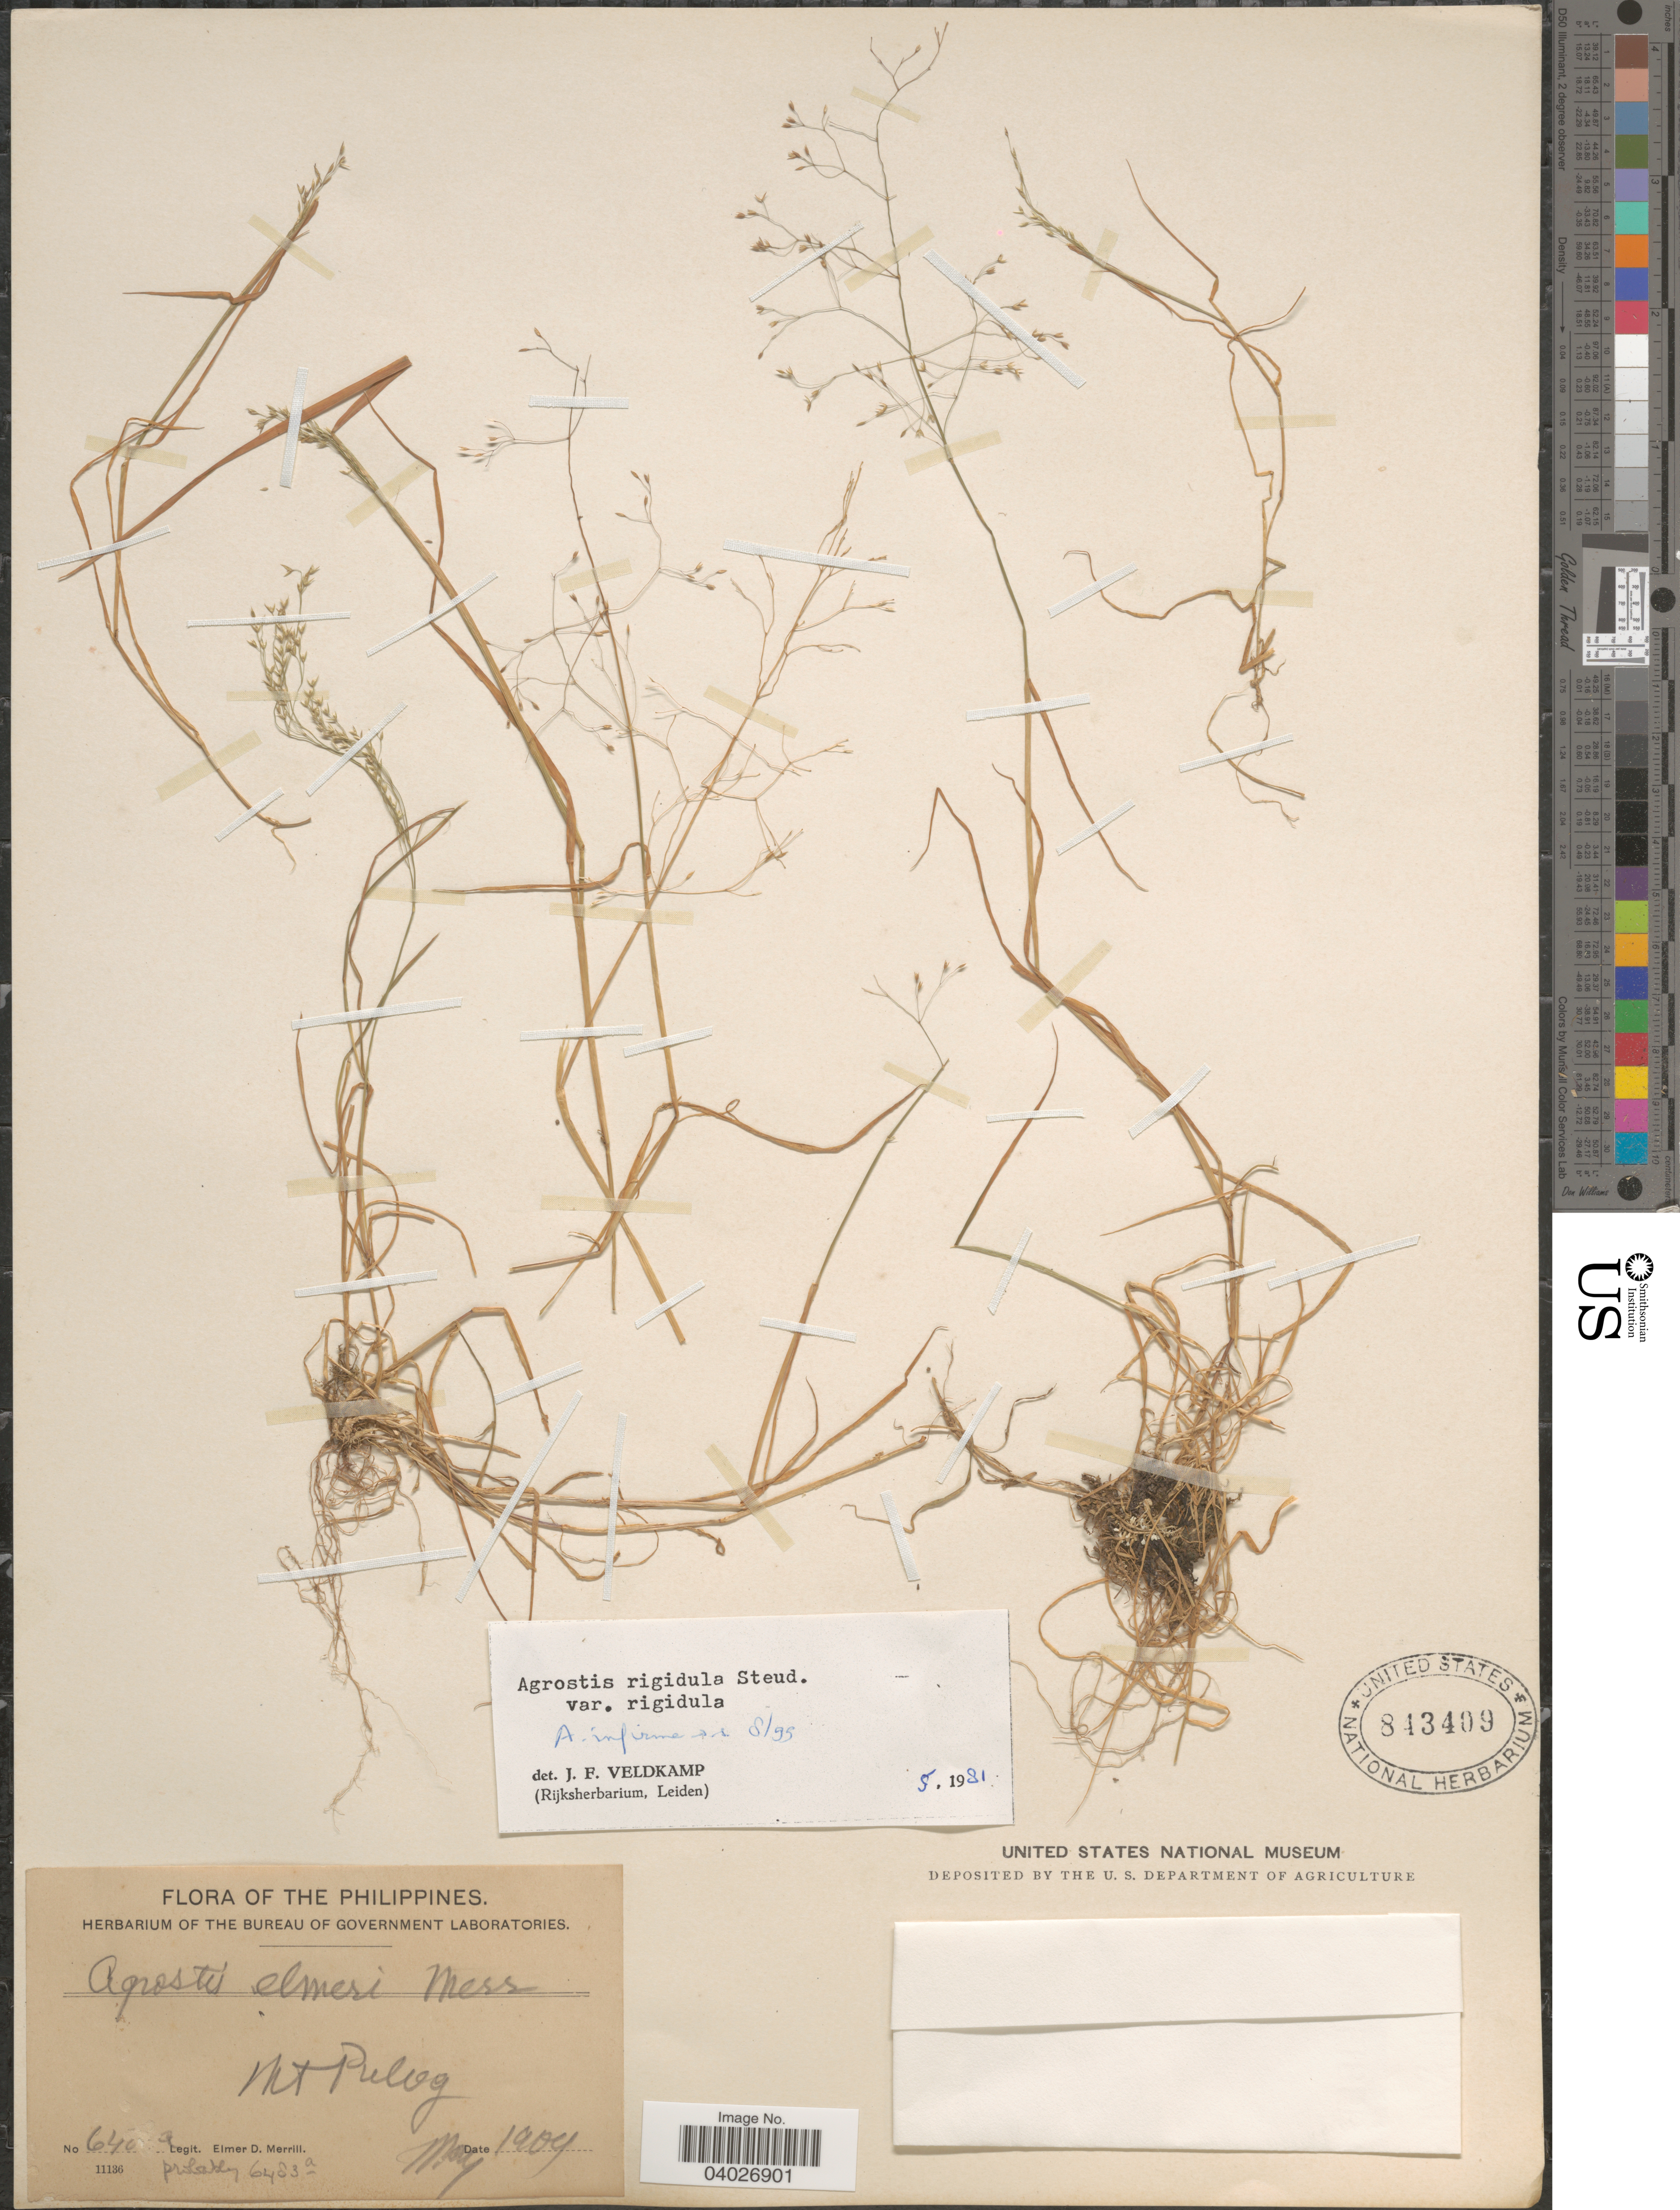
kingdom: Plantae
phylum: Tracheophyta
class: Liliopsida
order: Poales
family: Poaceae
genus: Agrostis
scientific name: Agrostis infirma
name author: Büse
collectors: E. D. Merrill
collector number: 6483a*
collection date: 1909-05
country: Philippines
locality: Mt Pulog.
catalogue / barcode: US 843409